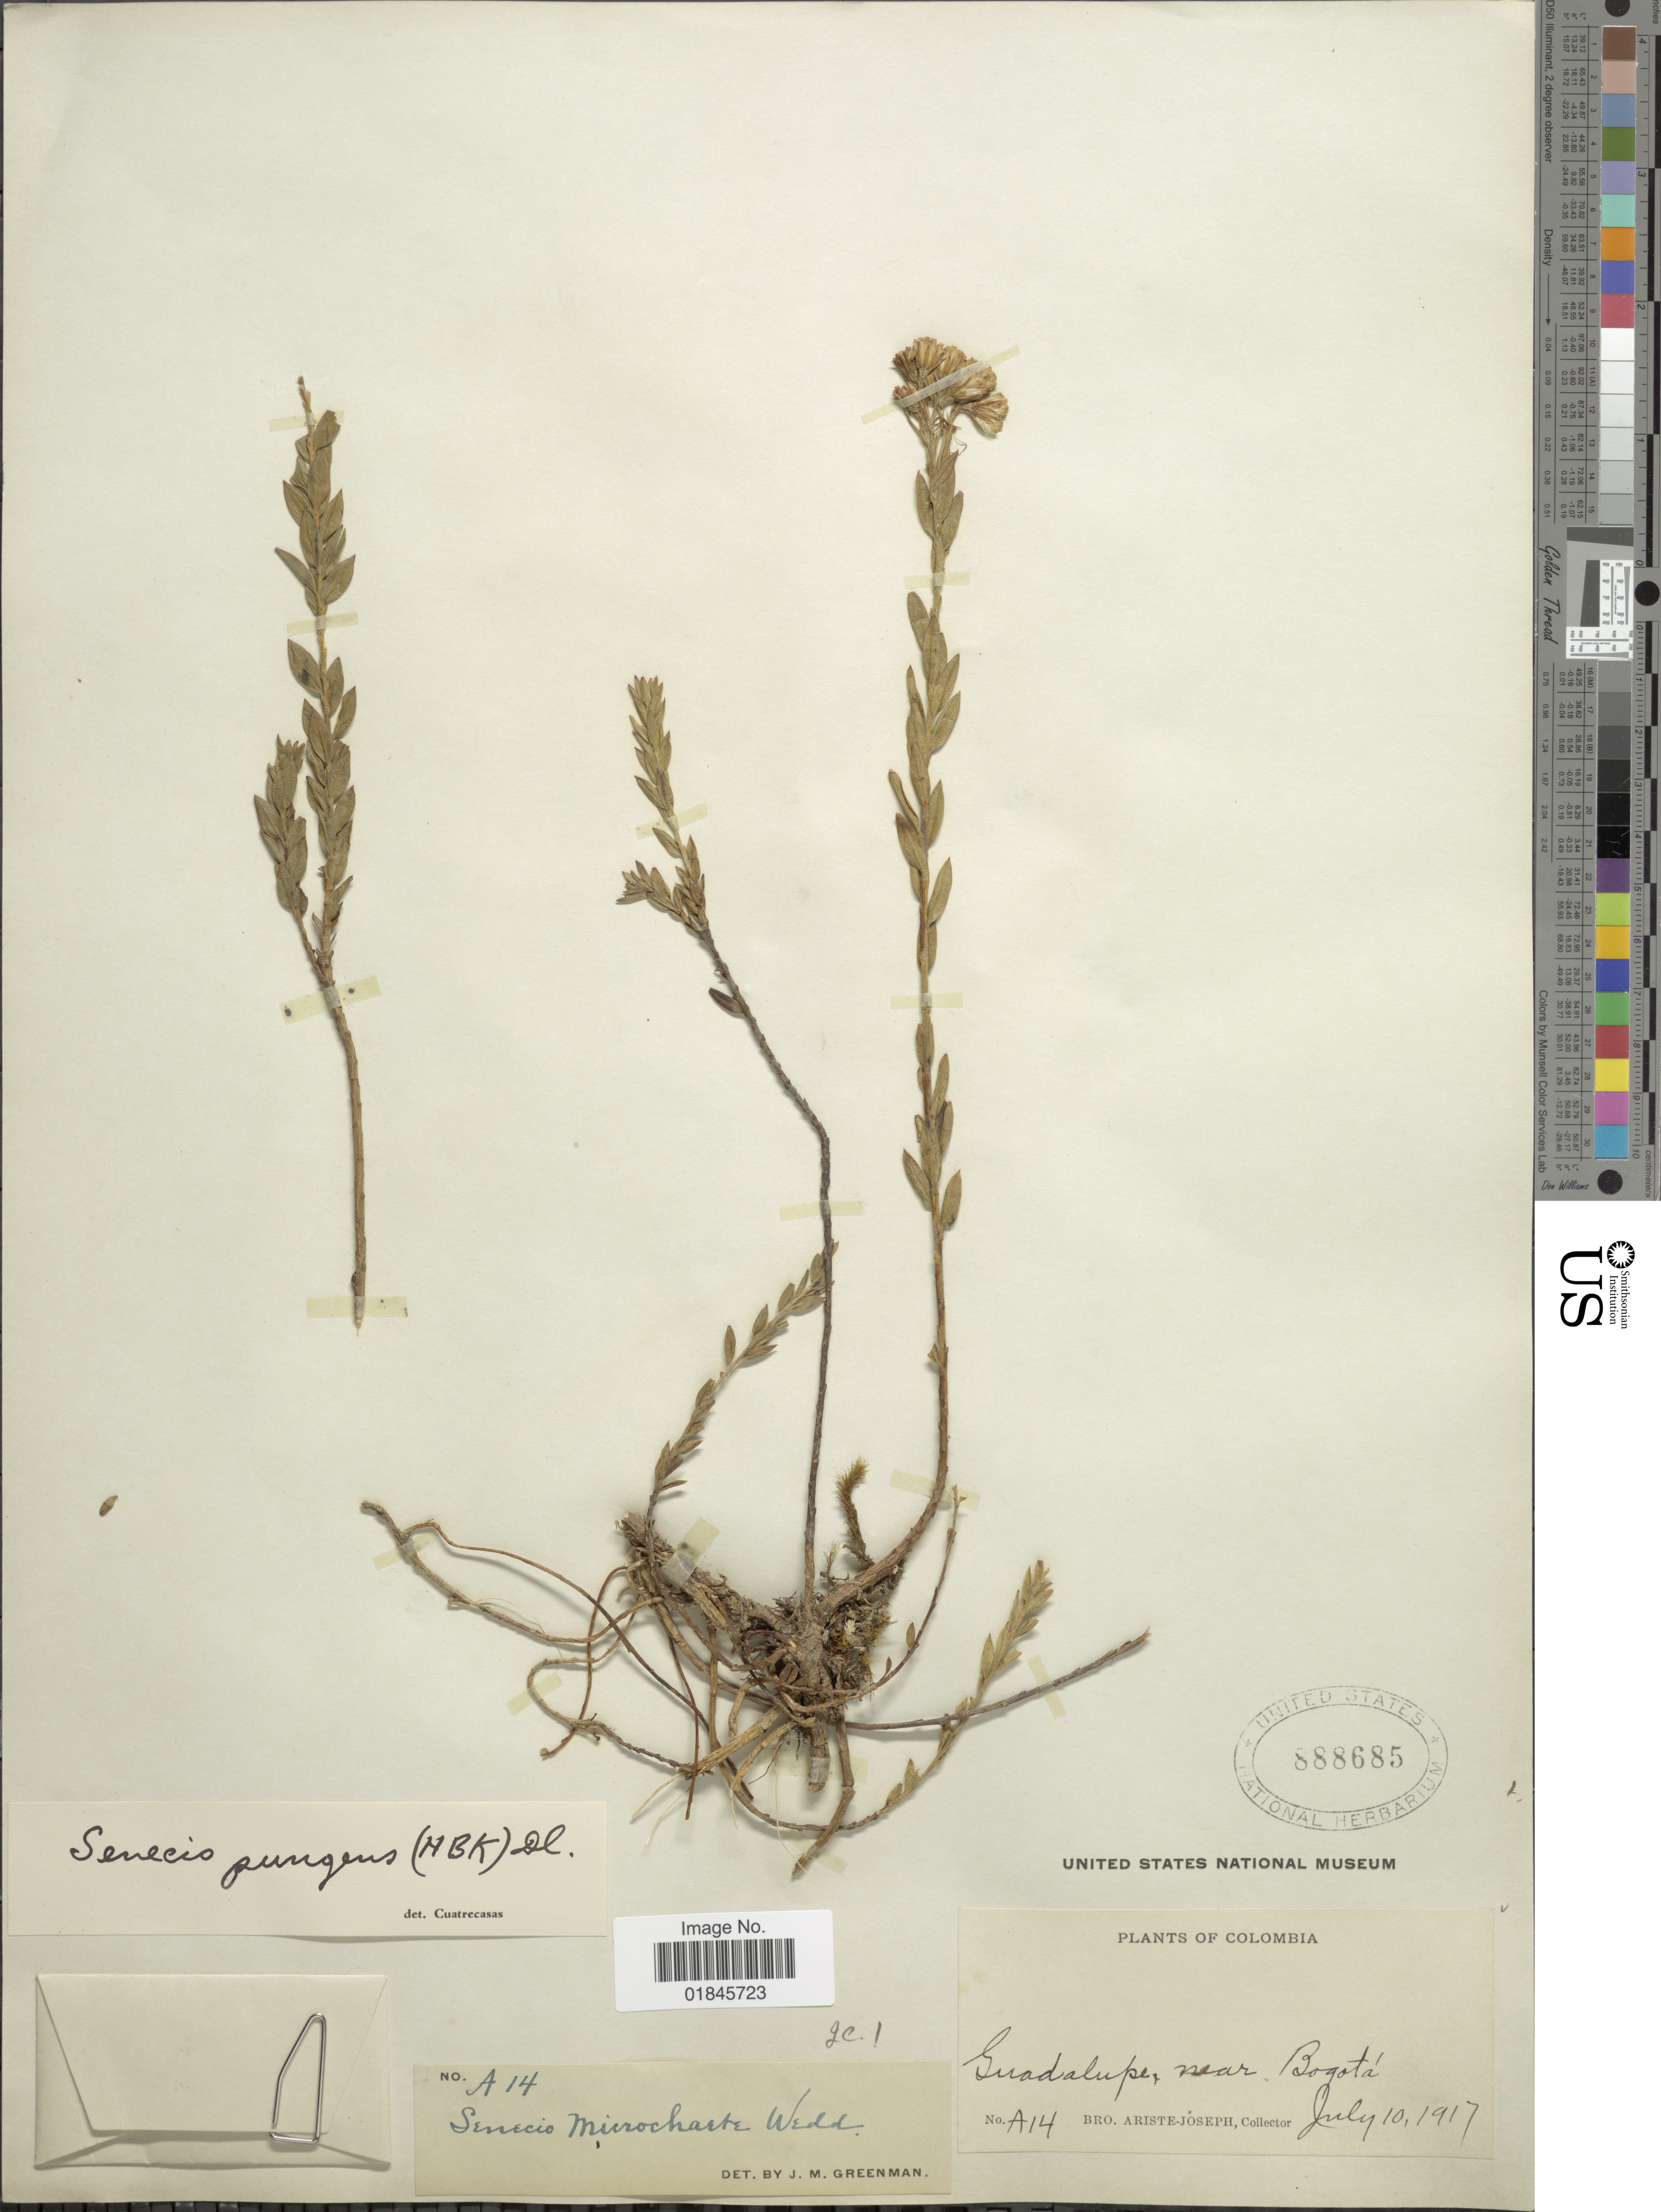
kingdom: Plantae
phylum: Tracheophyta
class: Magnoliopsida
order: Asterales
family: Asteraceae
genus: Pentacalia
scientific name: Pentacalia pulchella var. pungens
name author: (Kunth) Cuatrec.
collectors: Bro. Ariste-Joseph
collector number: A14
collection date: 1917-07-10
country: Colombia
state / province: Bogota D.C.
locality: Guadalupe, near Bogotá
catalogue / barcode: US 888685